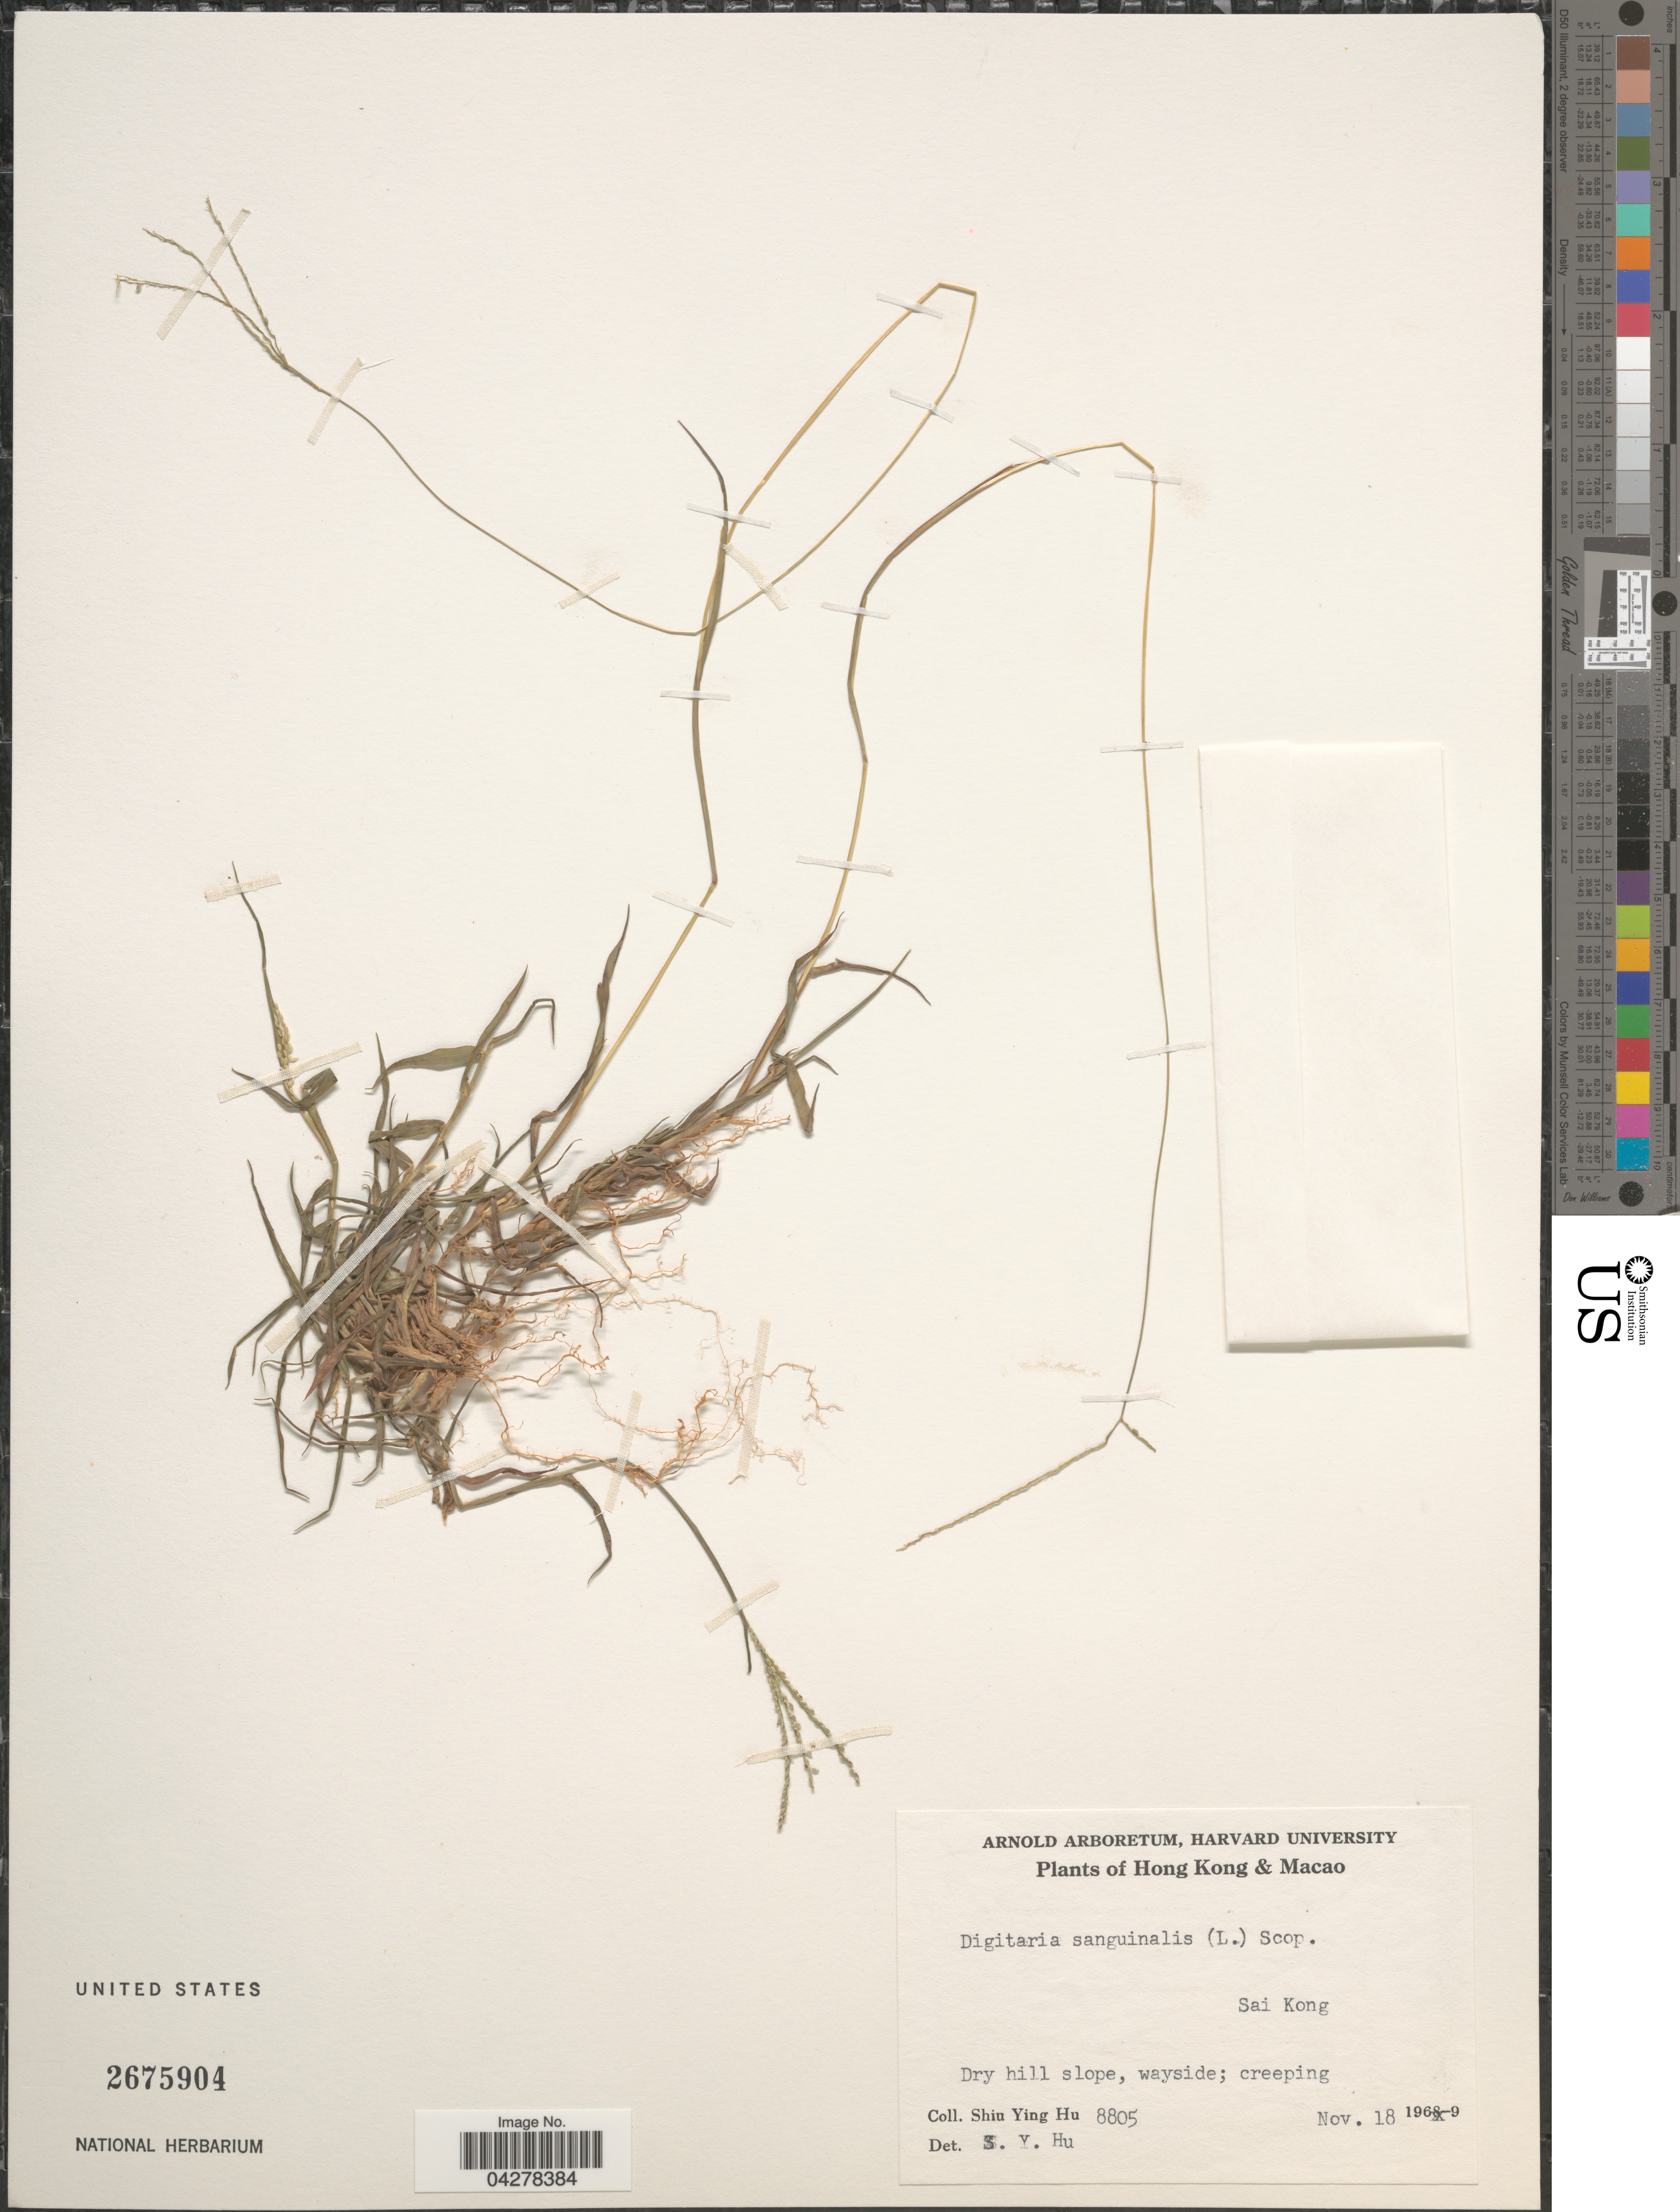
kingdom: Plantae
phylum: Tracheophyta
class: Liliopsida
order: Poales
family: Poaceae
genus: Digitaria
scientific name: Digitaria sanguinalis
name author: (L.) Scop.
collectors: S. Y. Hu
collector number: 8805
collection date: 1969-11-18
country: China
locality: Hong Kong & Macao. Sai Kong. Dry hill slope, wayside; creeping.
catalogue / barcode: US 2675904